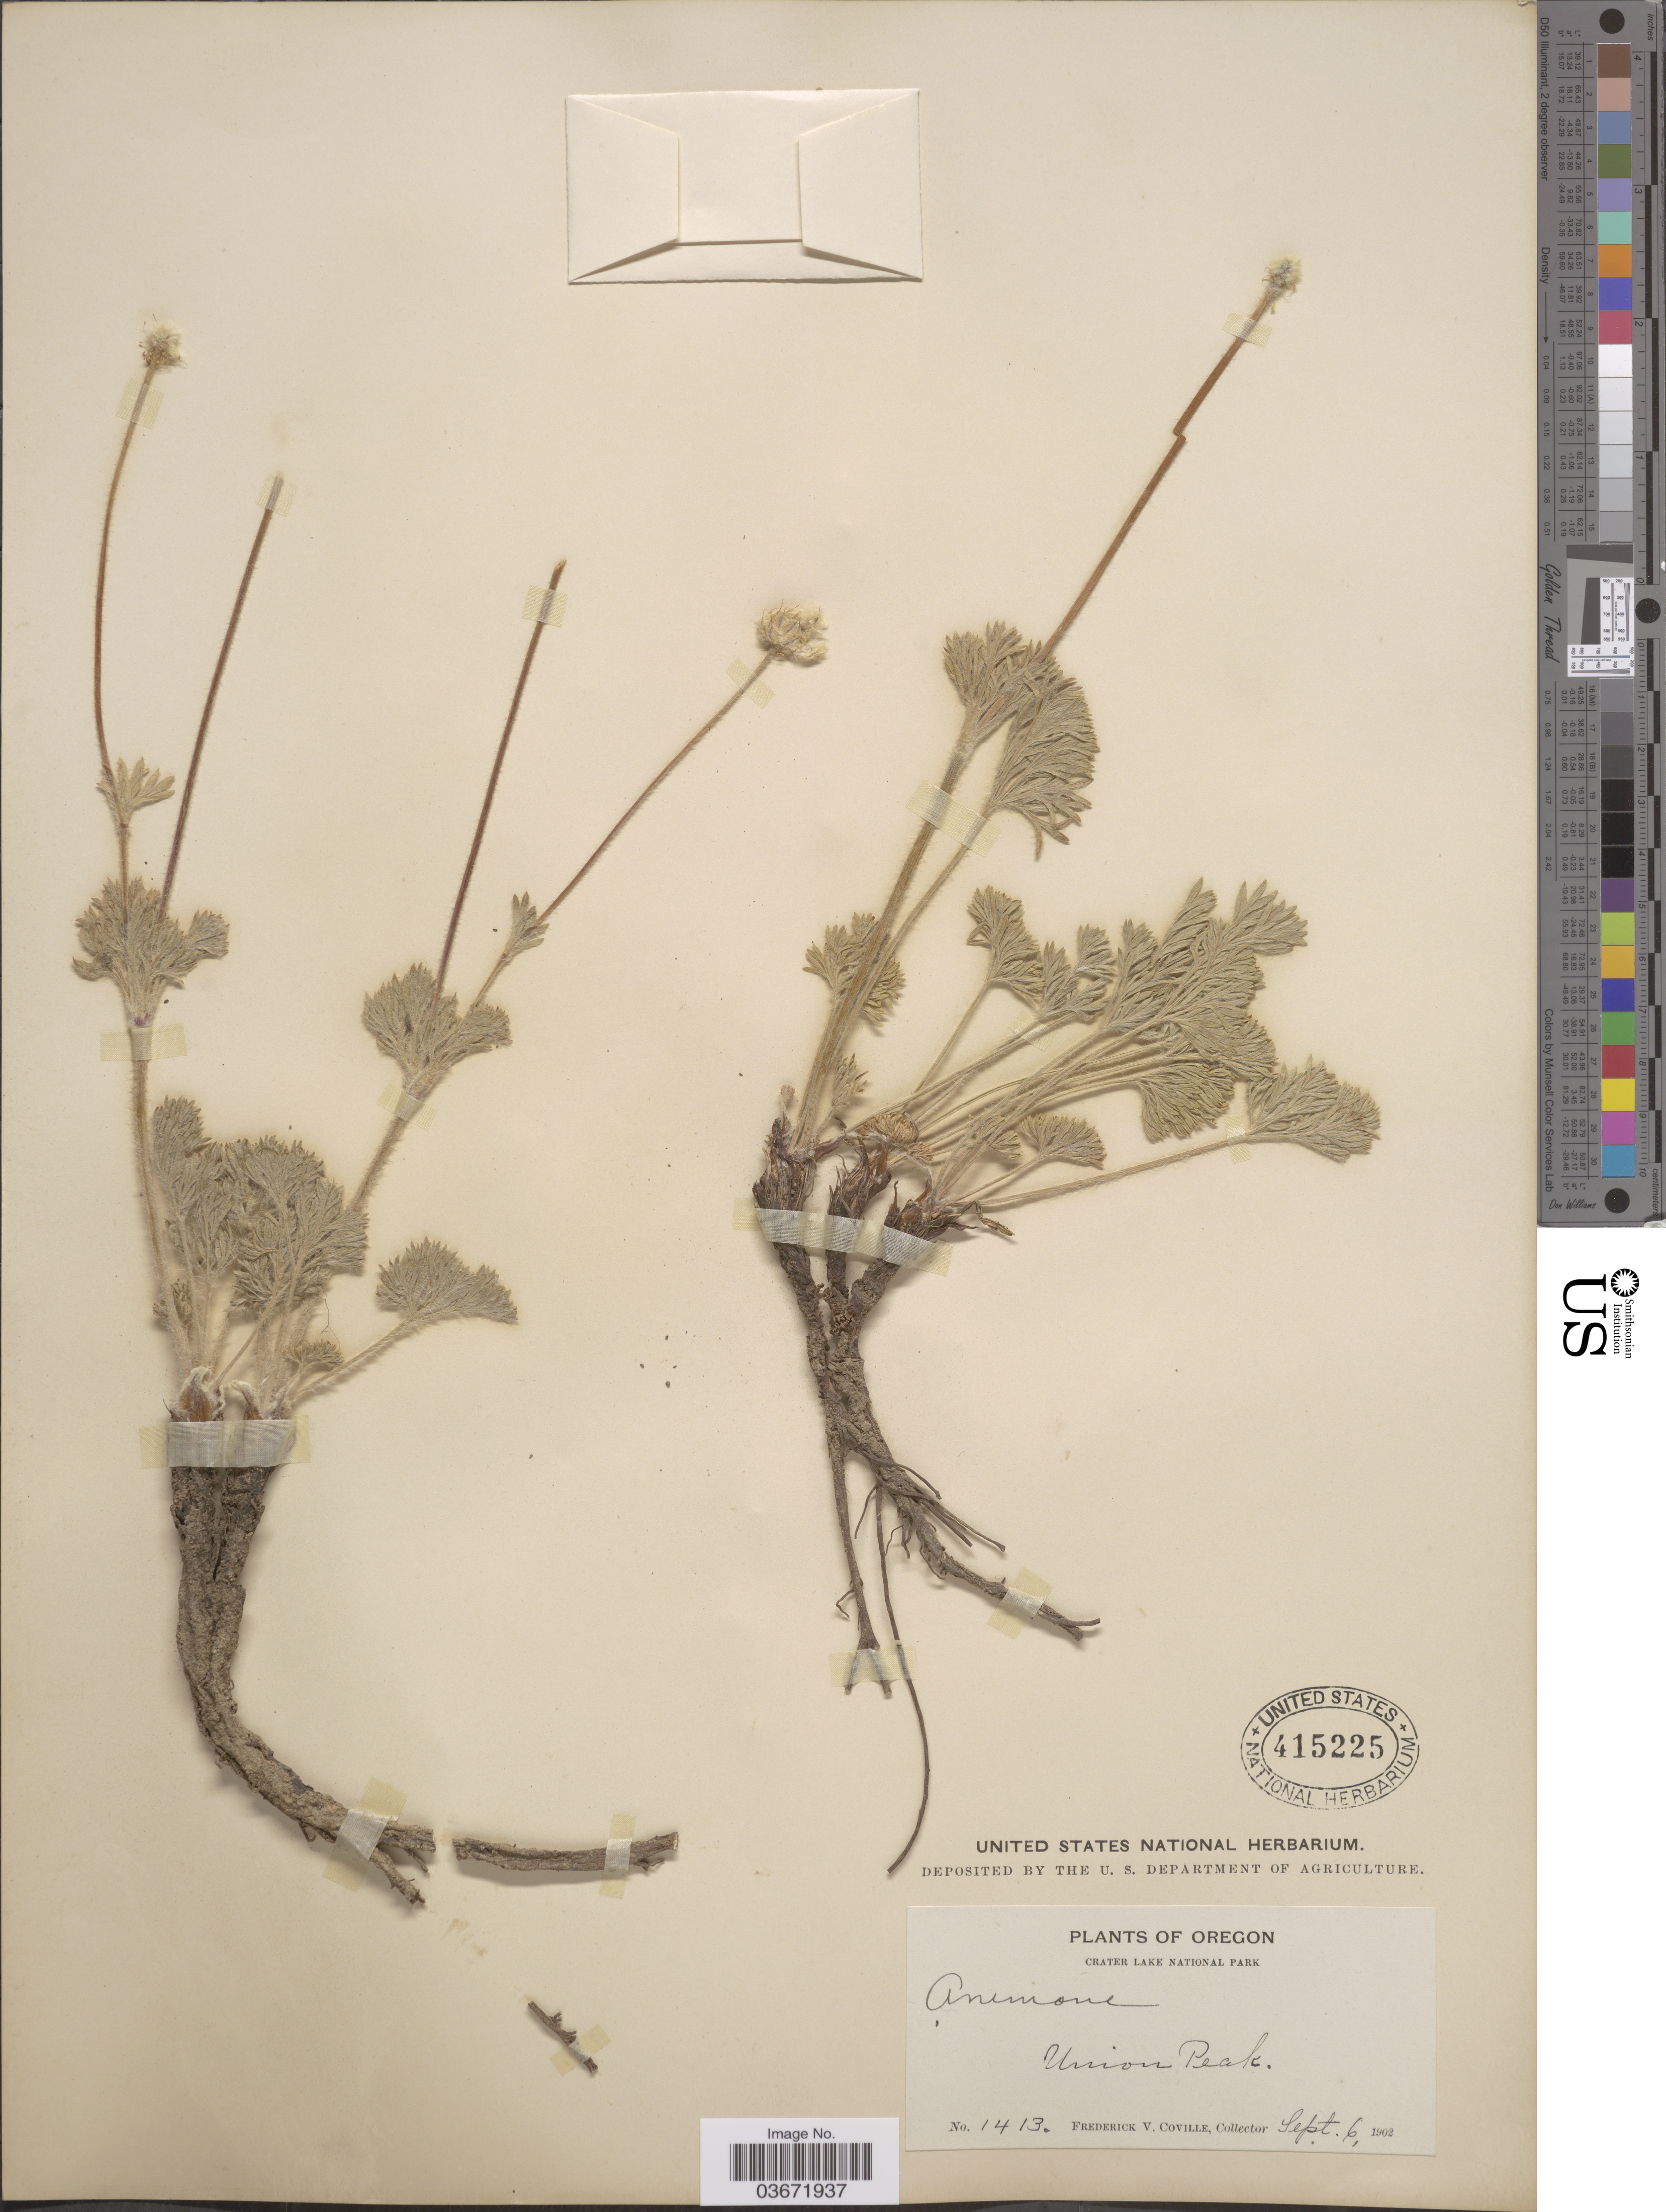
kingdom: Plantae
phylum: Tracheophyta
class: Magnoliopsida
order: Ranunculales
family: Ranunculaceae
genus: Anemone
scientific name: Anemone drummondii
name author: S. Watson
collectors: F. V. Coville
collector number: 1413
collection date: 1902-09-06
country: United States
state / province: Oregon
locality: Crater Lake National Park. Union Peak.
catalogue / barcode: US 415225